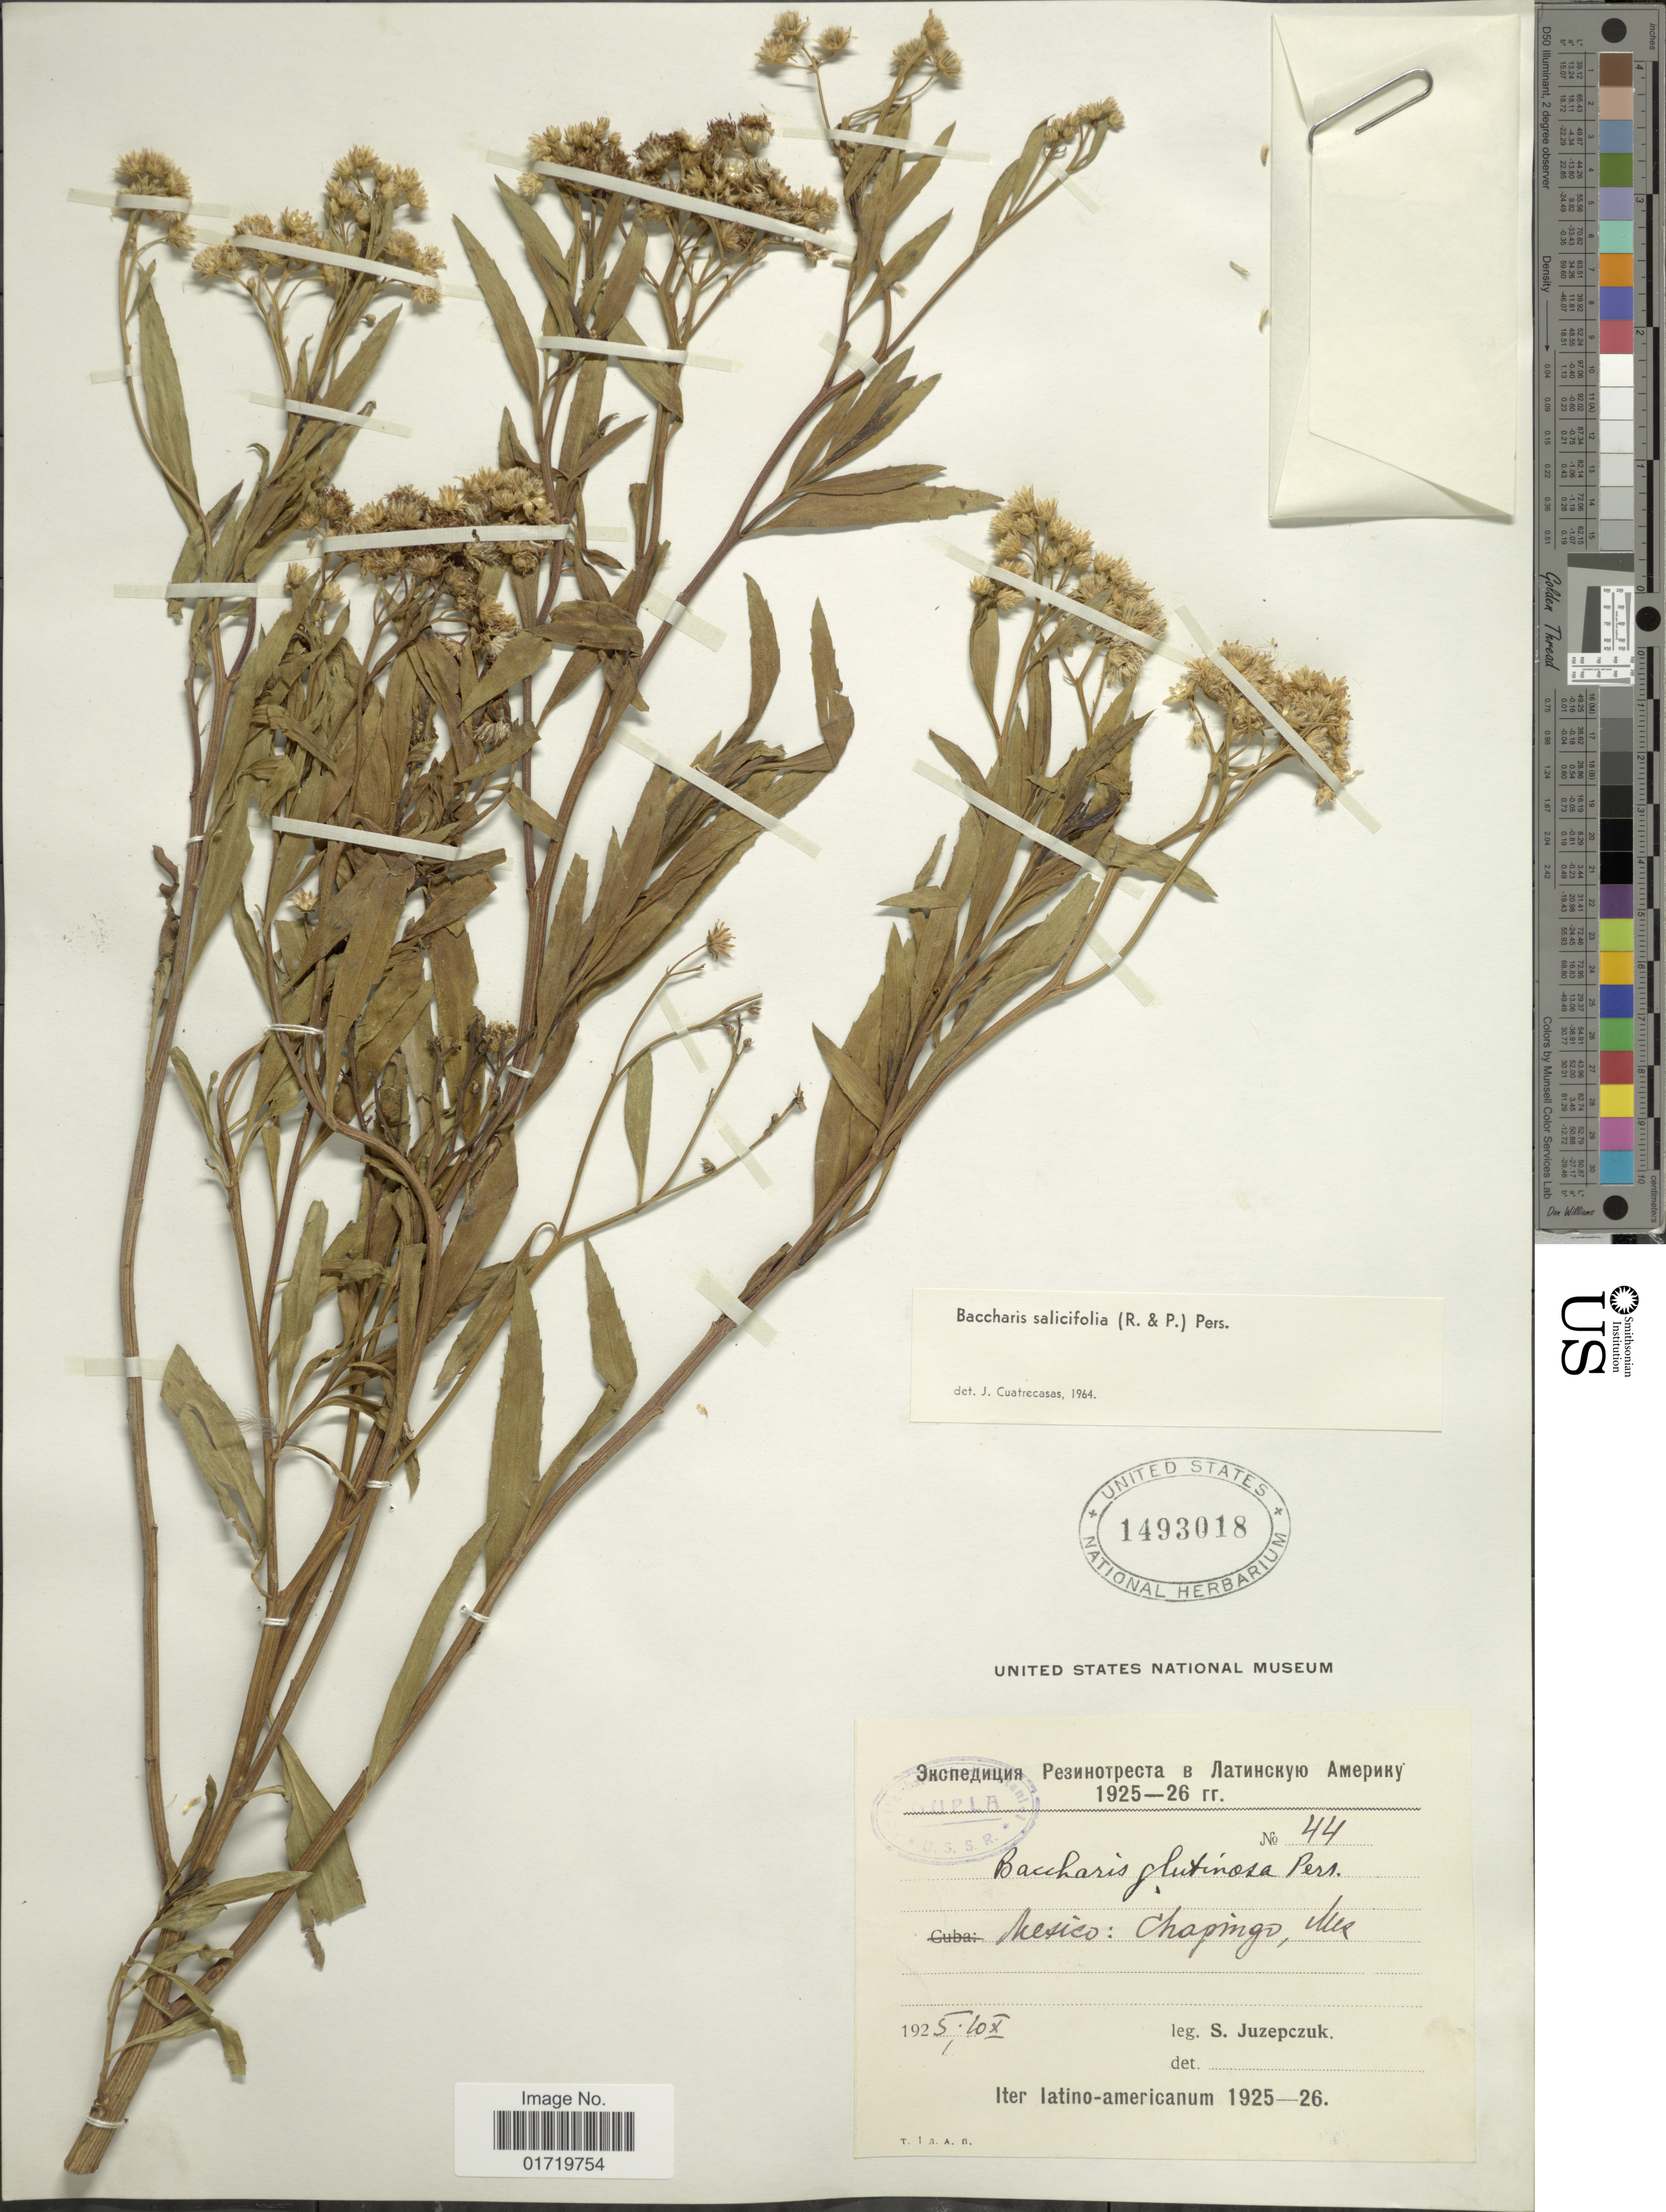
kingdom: Plantae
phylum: Tracheophyta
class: Magnoliopsida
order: Asterales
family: Asteraceae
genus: Baccharis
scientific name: Baccharis salicifolia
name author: (Ruiz & Pav.) Pers.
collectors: S. Juzepczak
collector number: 44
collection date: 1925-10-10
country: Mexico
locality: Chapingo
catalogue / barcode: US 1493018